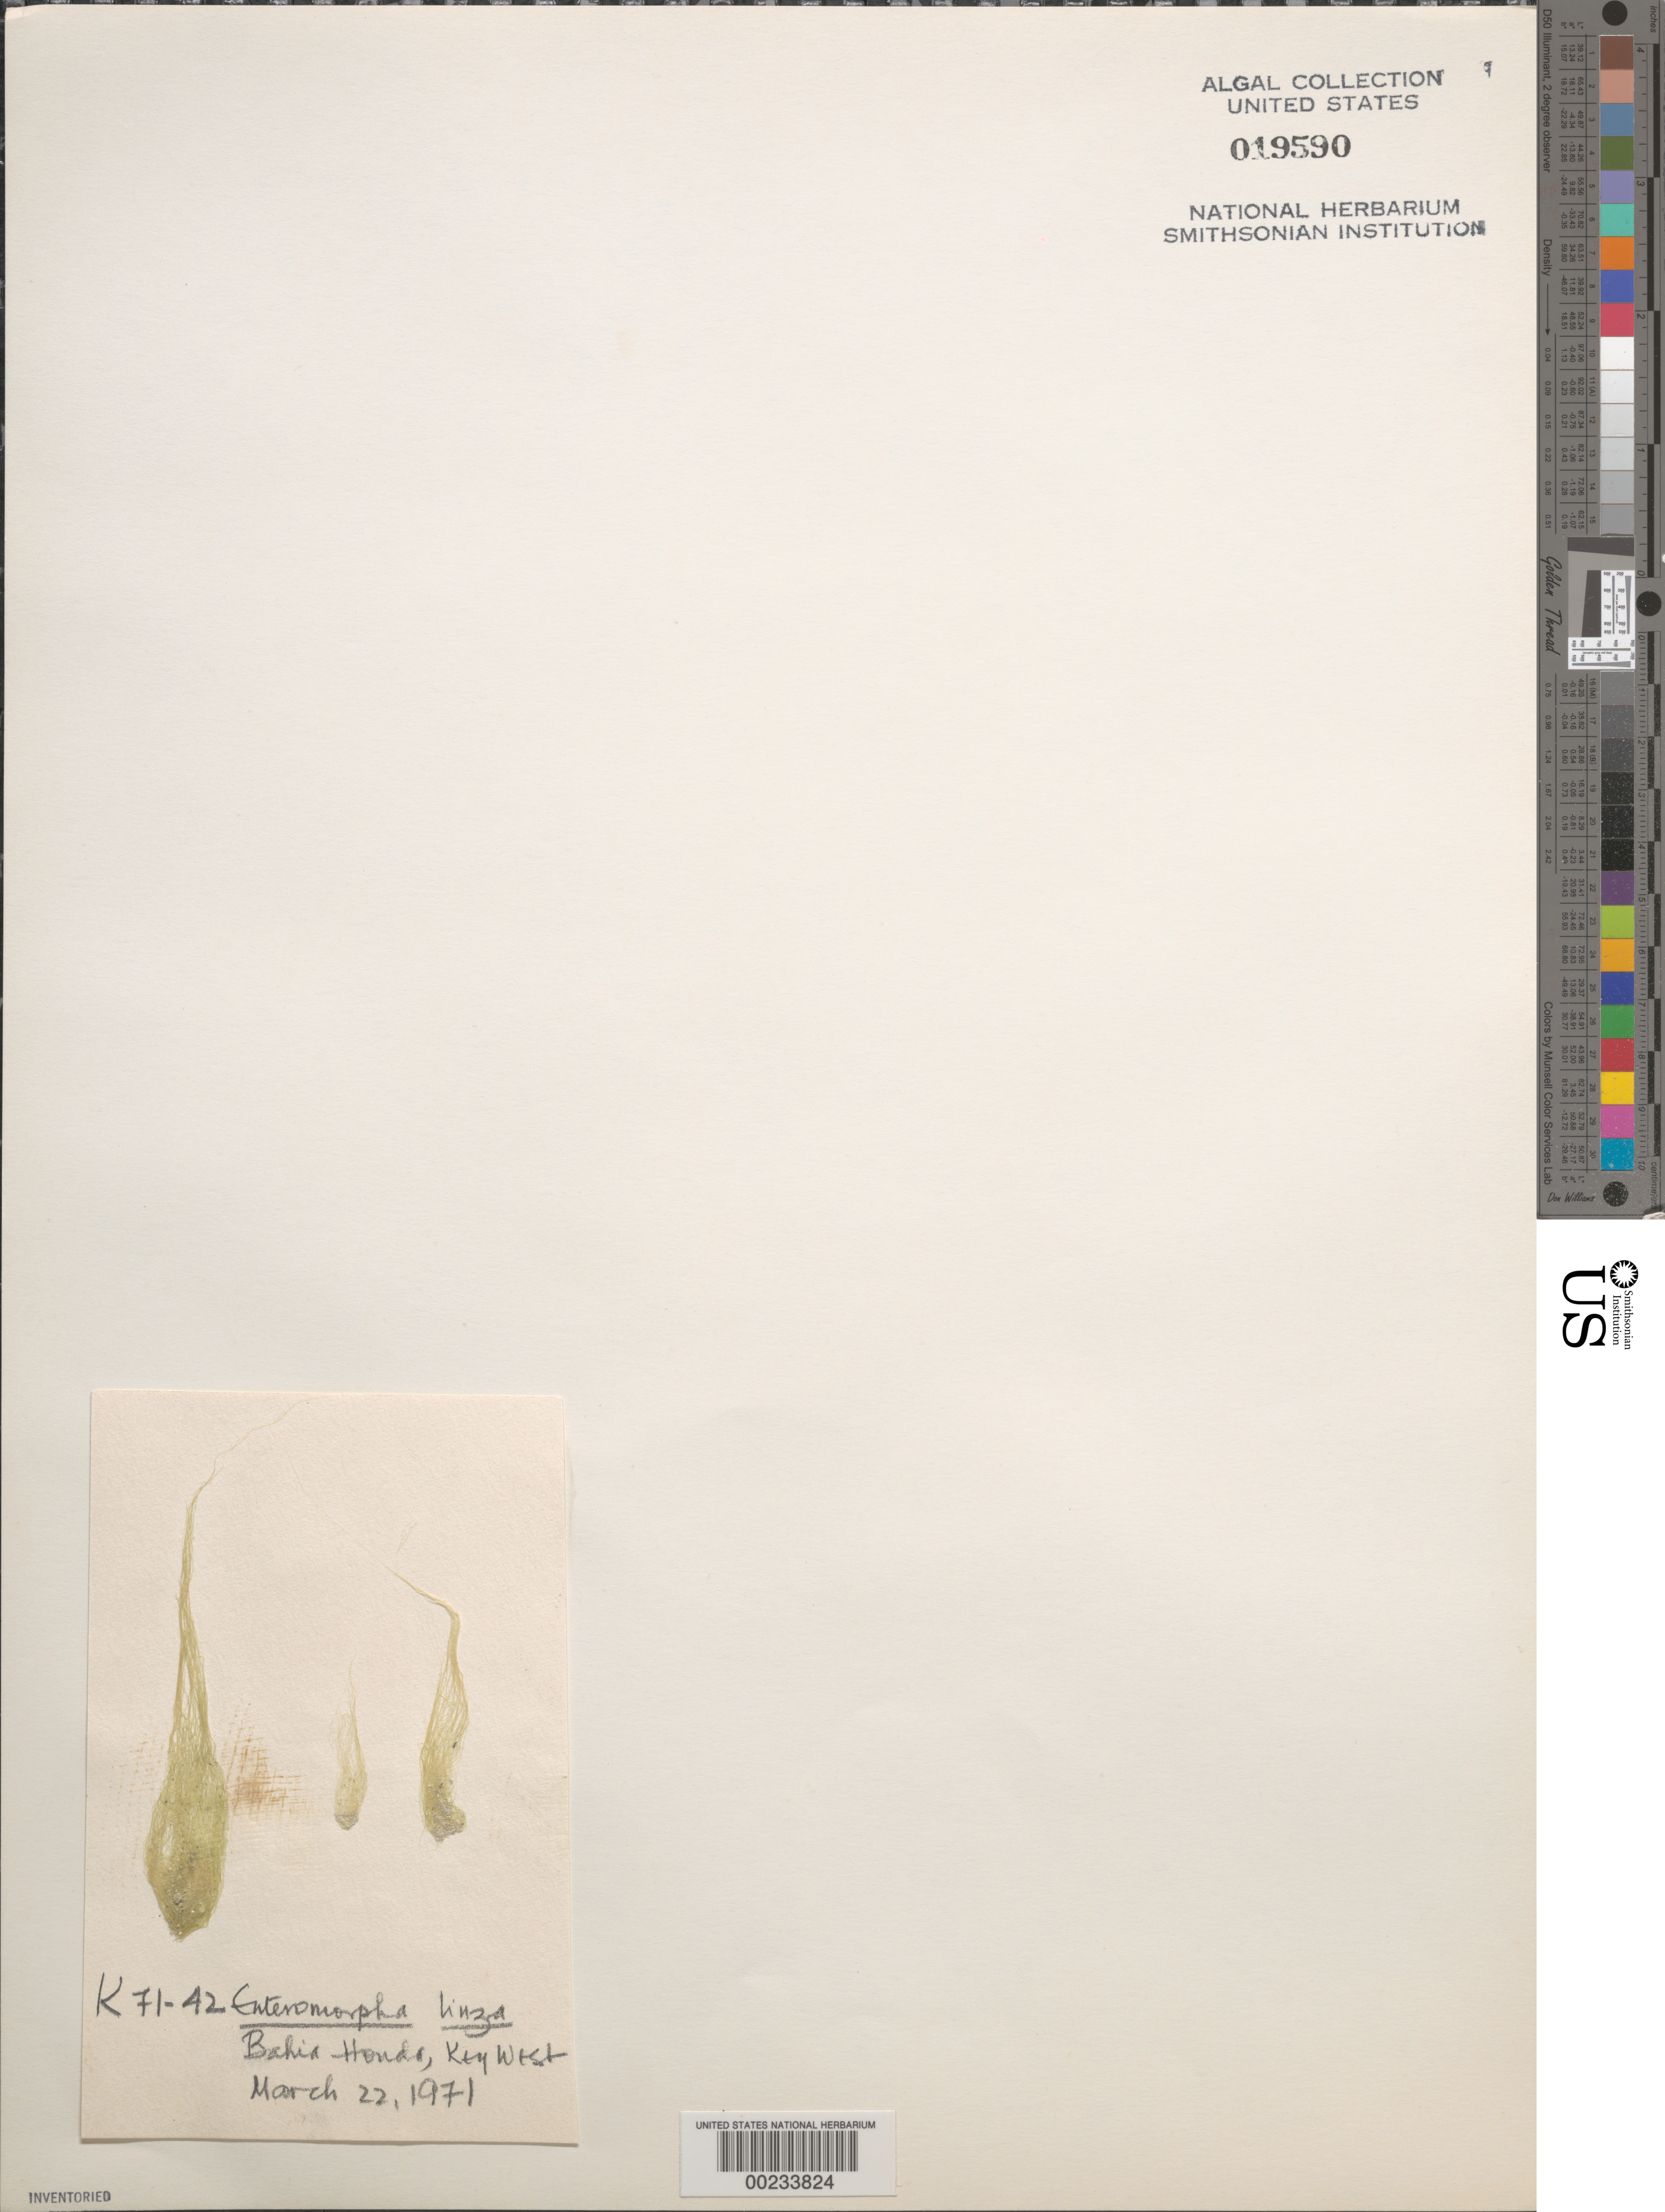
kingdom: Plantae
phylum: Chlorophyta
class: Ulvophyceae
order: Ulvales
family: Ulvaceae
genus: Ulva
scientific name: Ulva clathrata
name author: (Roth) C. Agardh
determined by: Algae name updating Project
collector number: K-71-42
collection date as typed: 22 Mar 1971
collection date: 1971-03-22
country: United States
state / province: Florida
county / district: Monroe County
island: Bahia Honda Key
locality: Near Key West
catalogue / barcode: US 19590